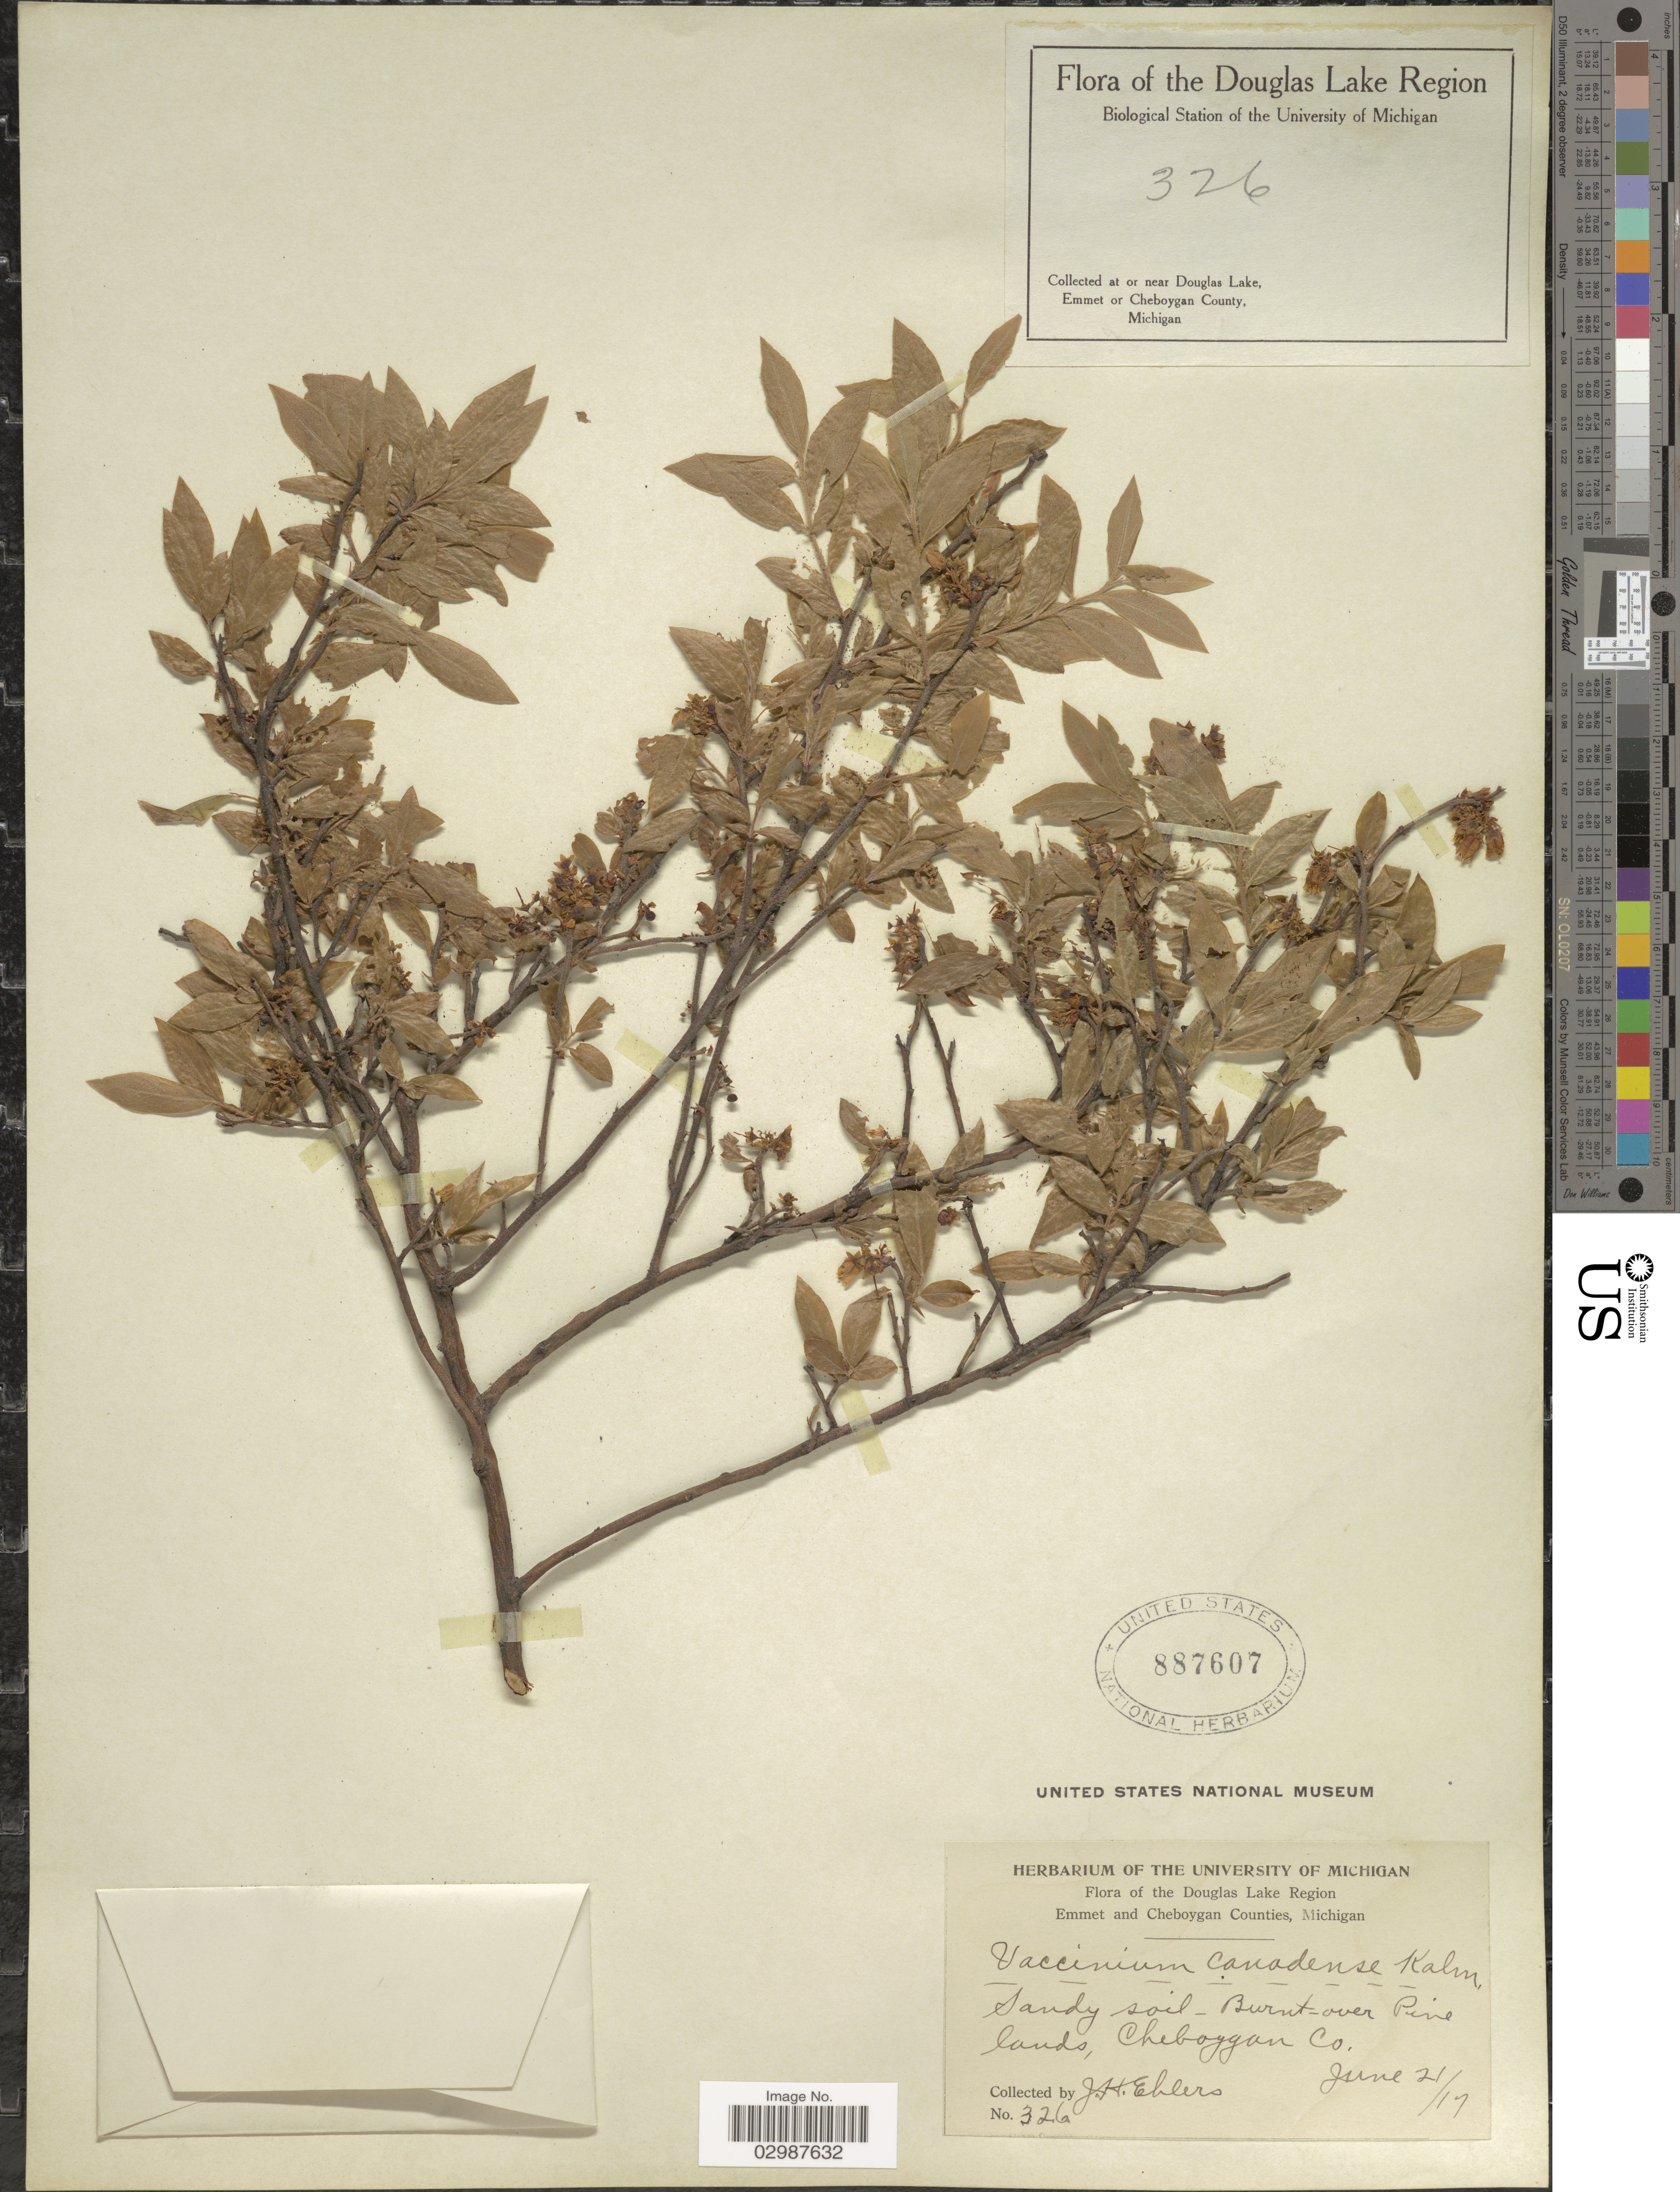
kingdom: Plantae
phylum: Tracheophyta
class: Magnoliopsida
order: Ericales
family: Ericaceae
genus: Vaccinium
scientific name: Vaccinium canadense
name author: Kalm ex Richardson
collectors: J. H. Ehlers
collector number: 326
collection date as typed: Transcribed d/m/y: 21/6/17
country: United States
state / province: Michigan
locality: Douglas Lake Region. Burnt-over Pine lands, Cheboygan Co.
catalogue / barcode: US 887607